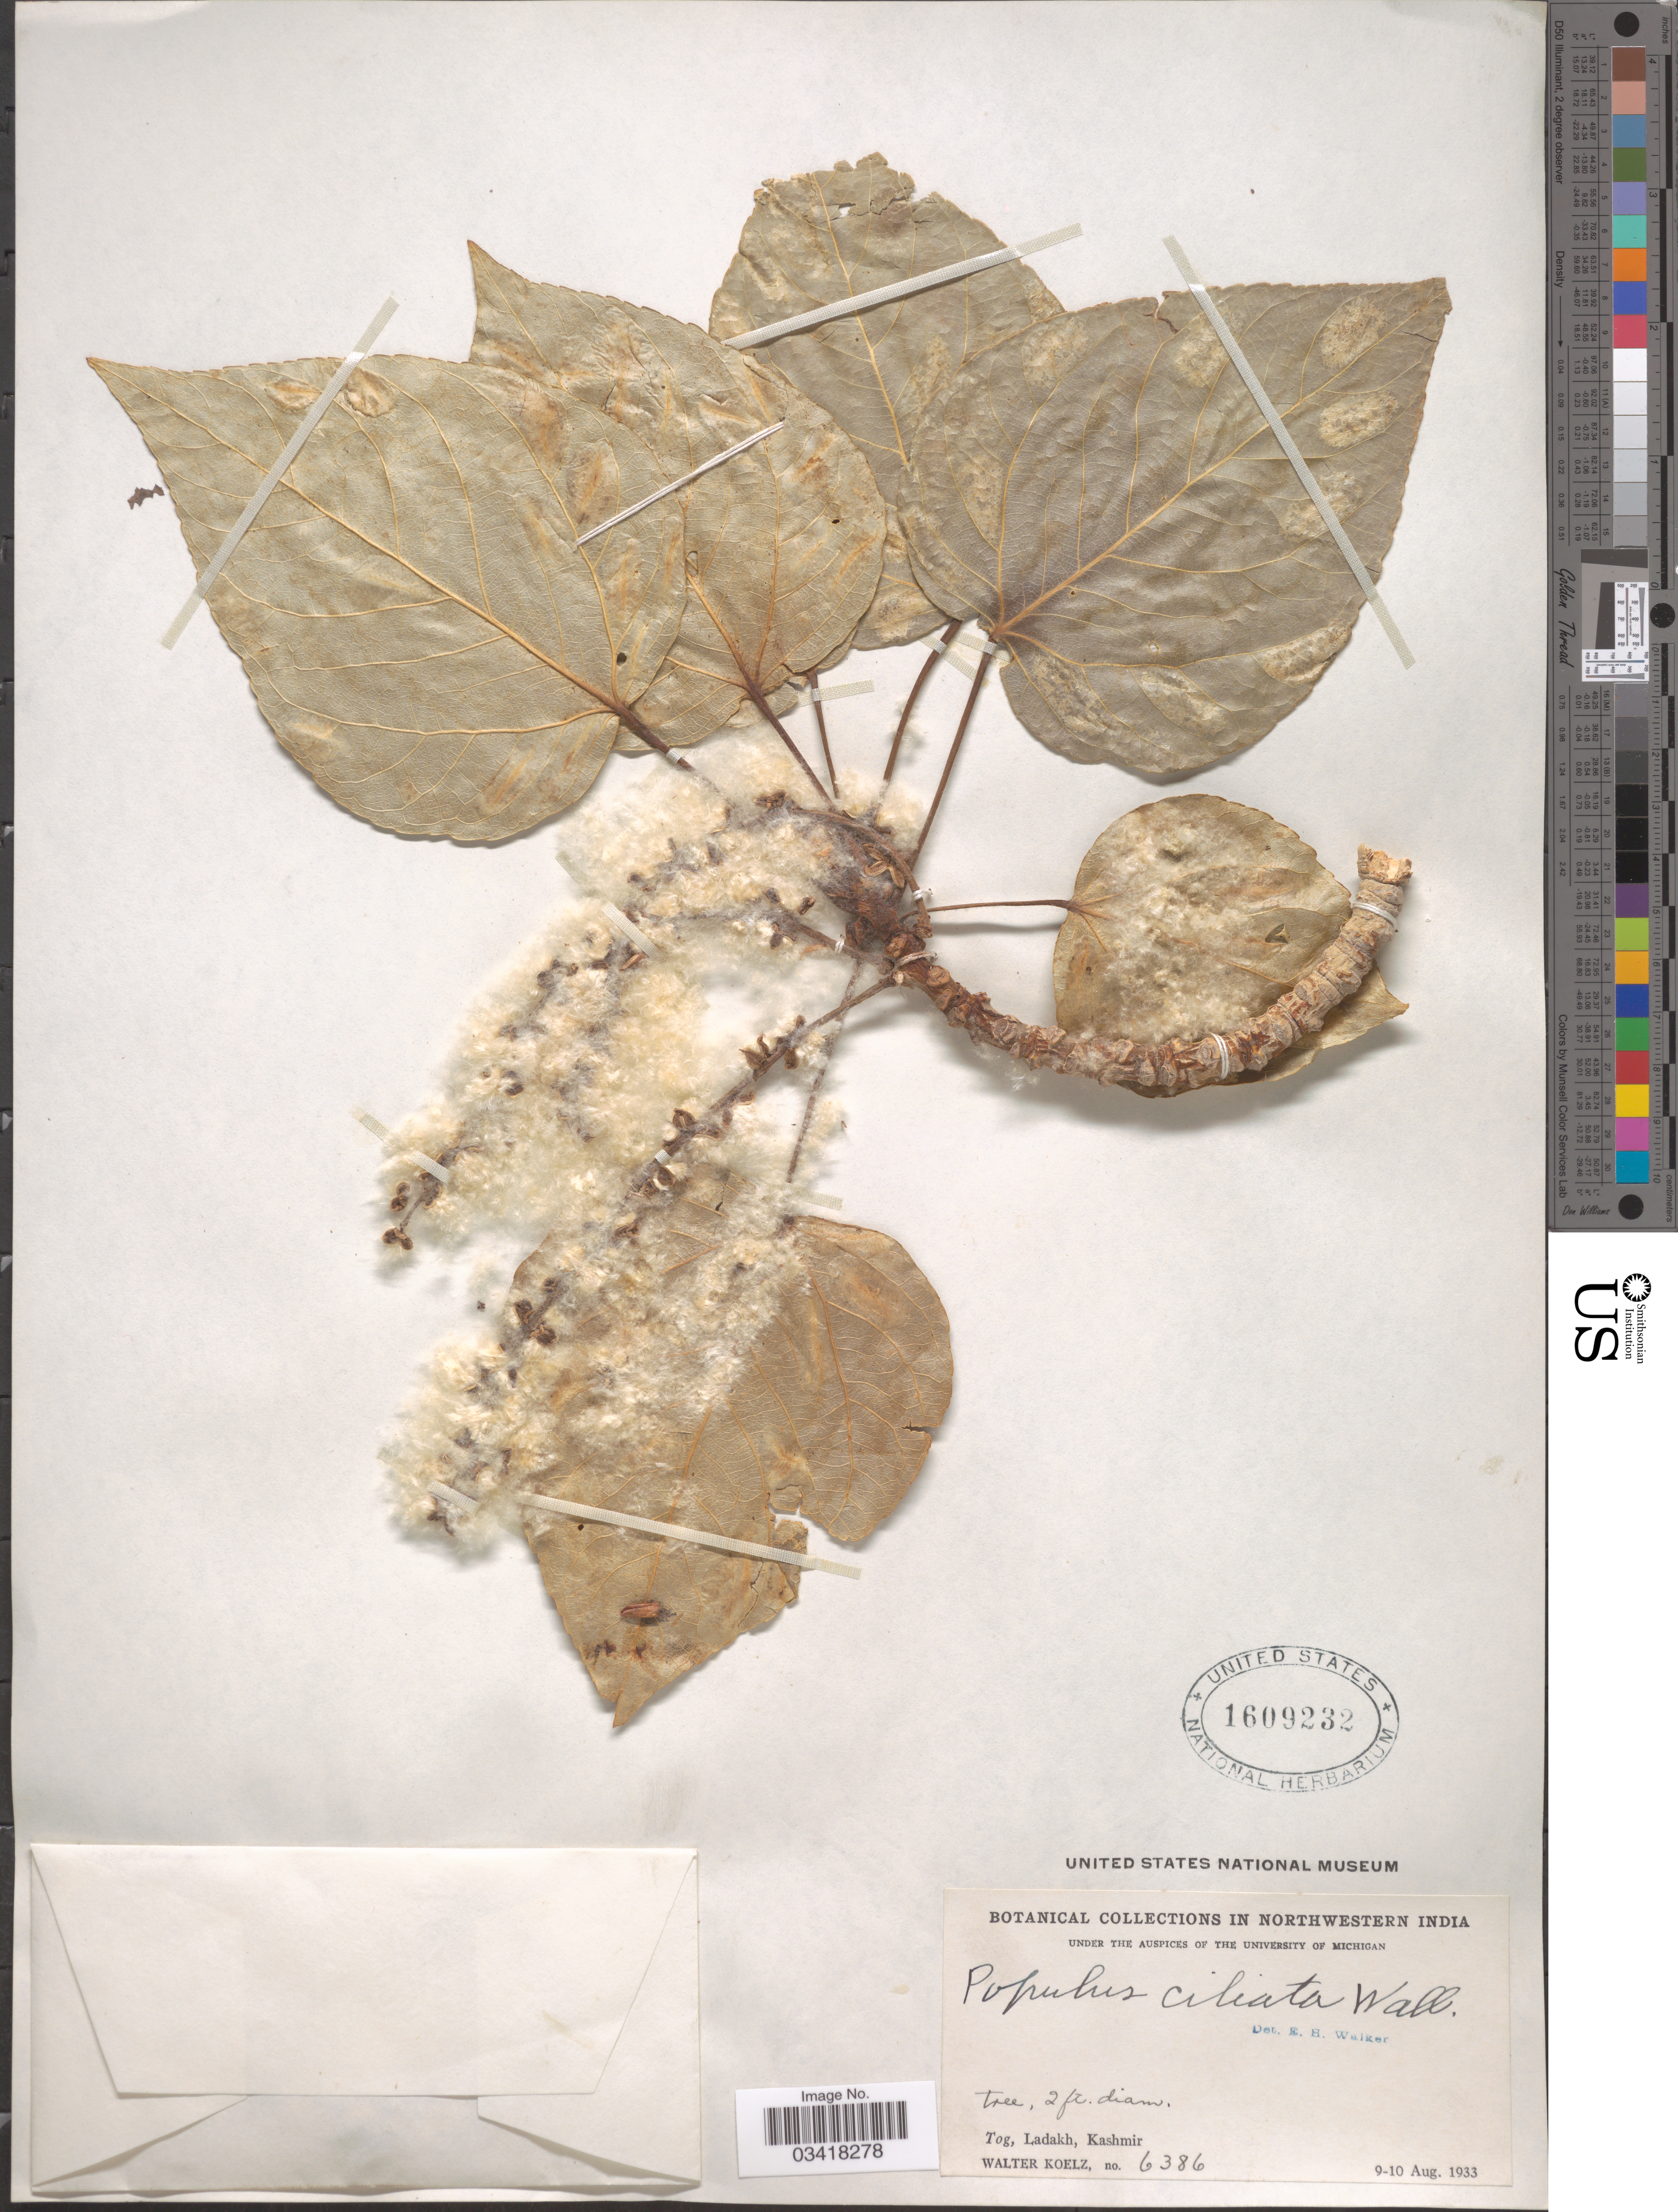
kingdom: Plantae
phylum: Tracheophyta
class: Magnoliopsida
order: Malpighiales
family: Salicaceae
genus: Populus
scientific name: Populus ciliata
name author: Wall. ex Royle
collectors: W. N. Koelz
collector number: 6386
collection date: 1933-08-09/1933-08-10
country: India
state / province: Jammu and Kashmir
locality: Northwestern India. Tog, Ladakh, Kashmir.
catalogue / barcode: US 1609232